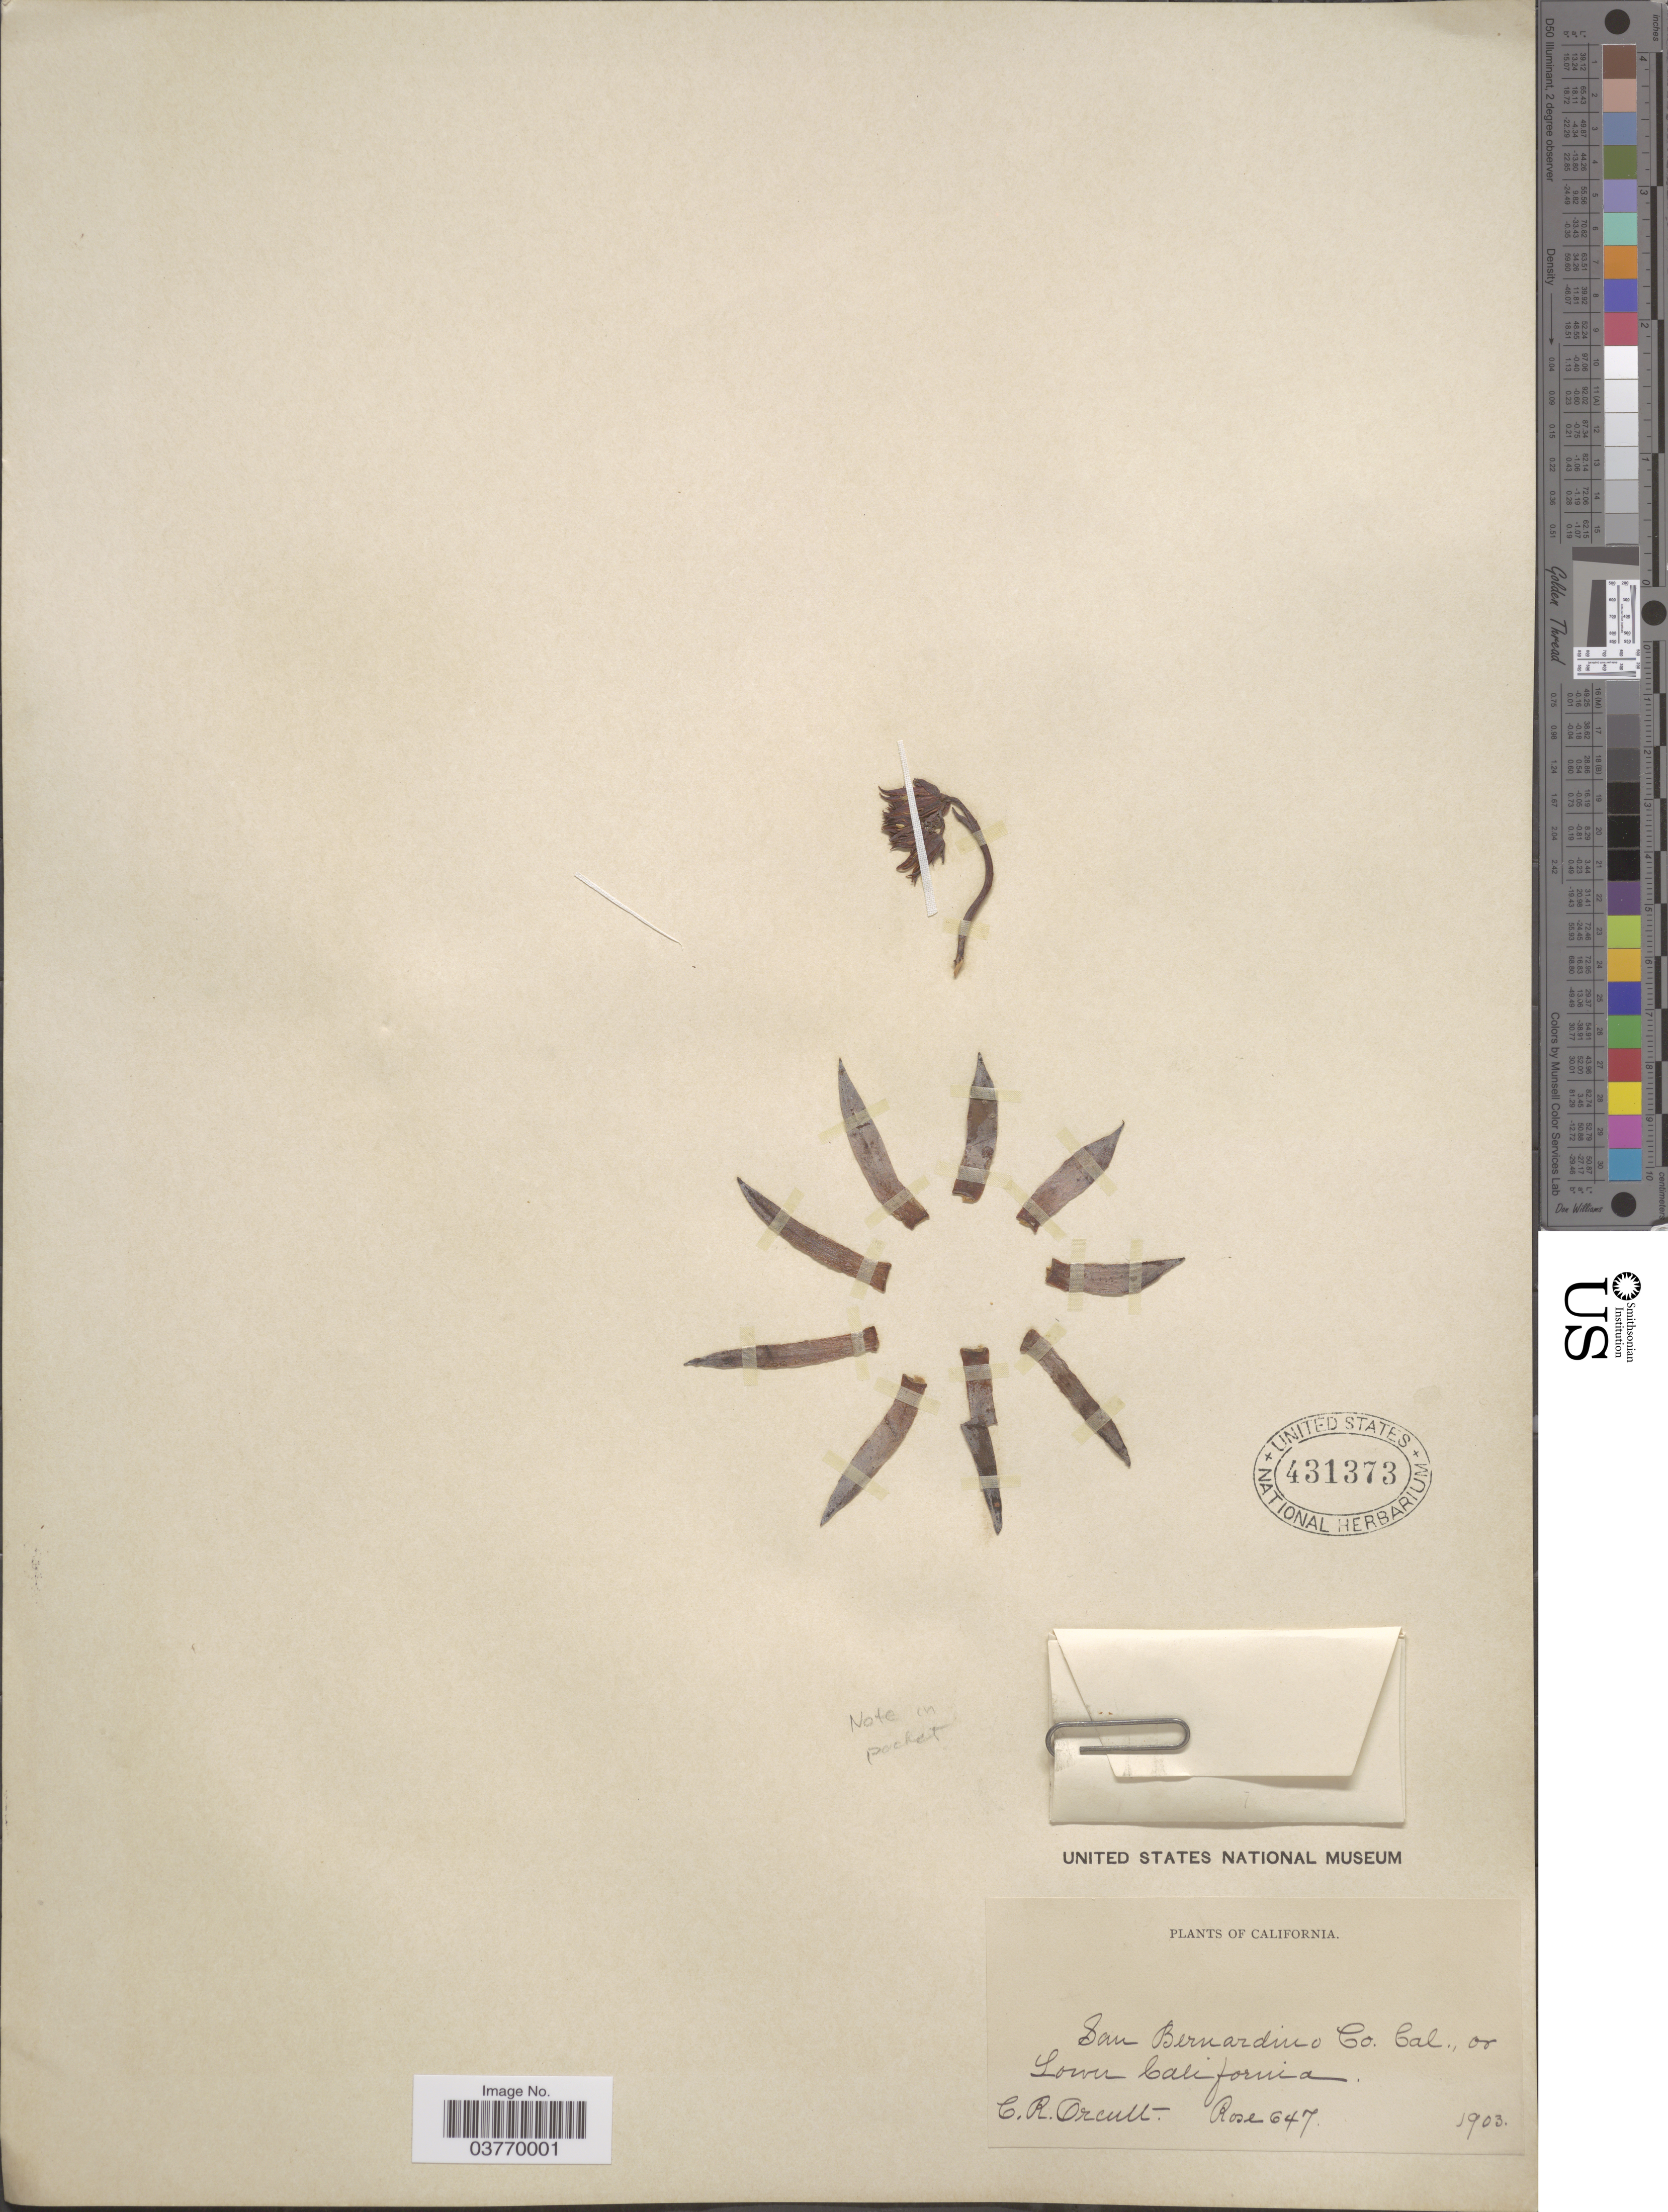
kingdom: Plantae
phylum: Tracheophyta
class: Magnoliopsida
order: Saxifragales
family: Crassulaceae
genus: Dudleya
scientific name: Dudleya sp.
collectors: C. R. Orcutt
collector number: Rose 647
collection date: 1903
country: United States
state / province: California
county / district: San Bernardino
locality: San Bernardino Co. Lower California.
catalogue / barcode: US 431373